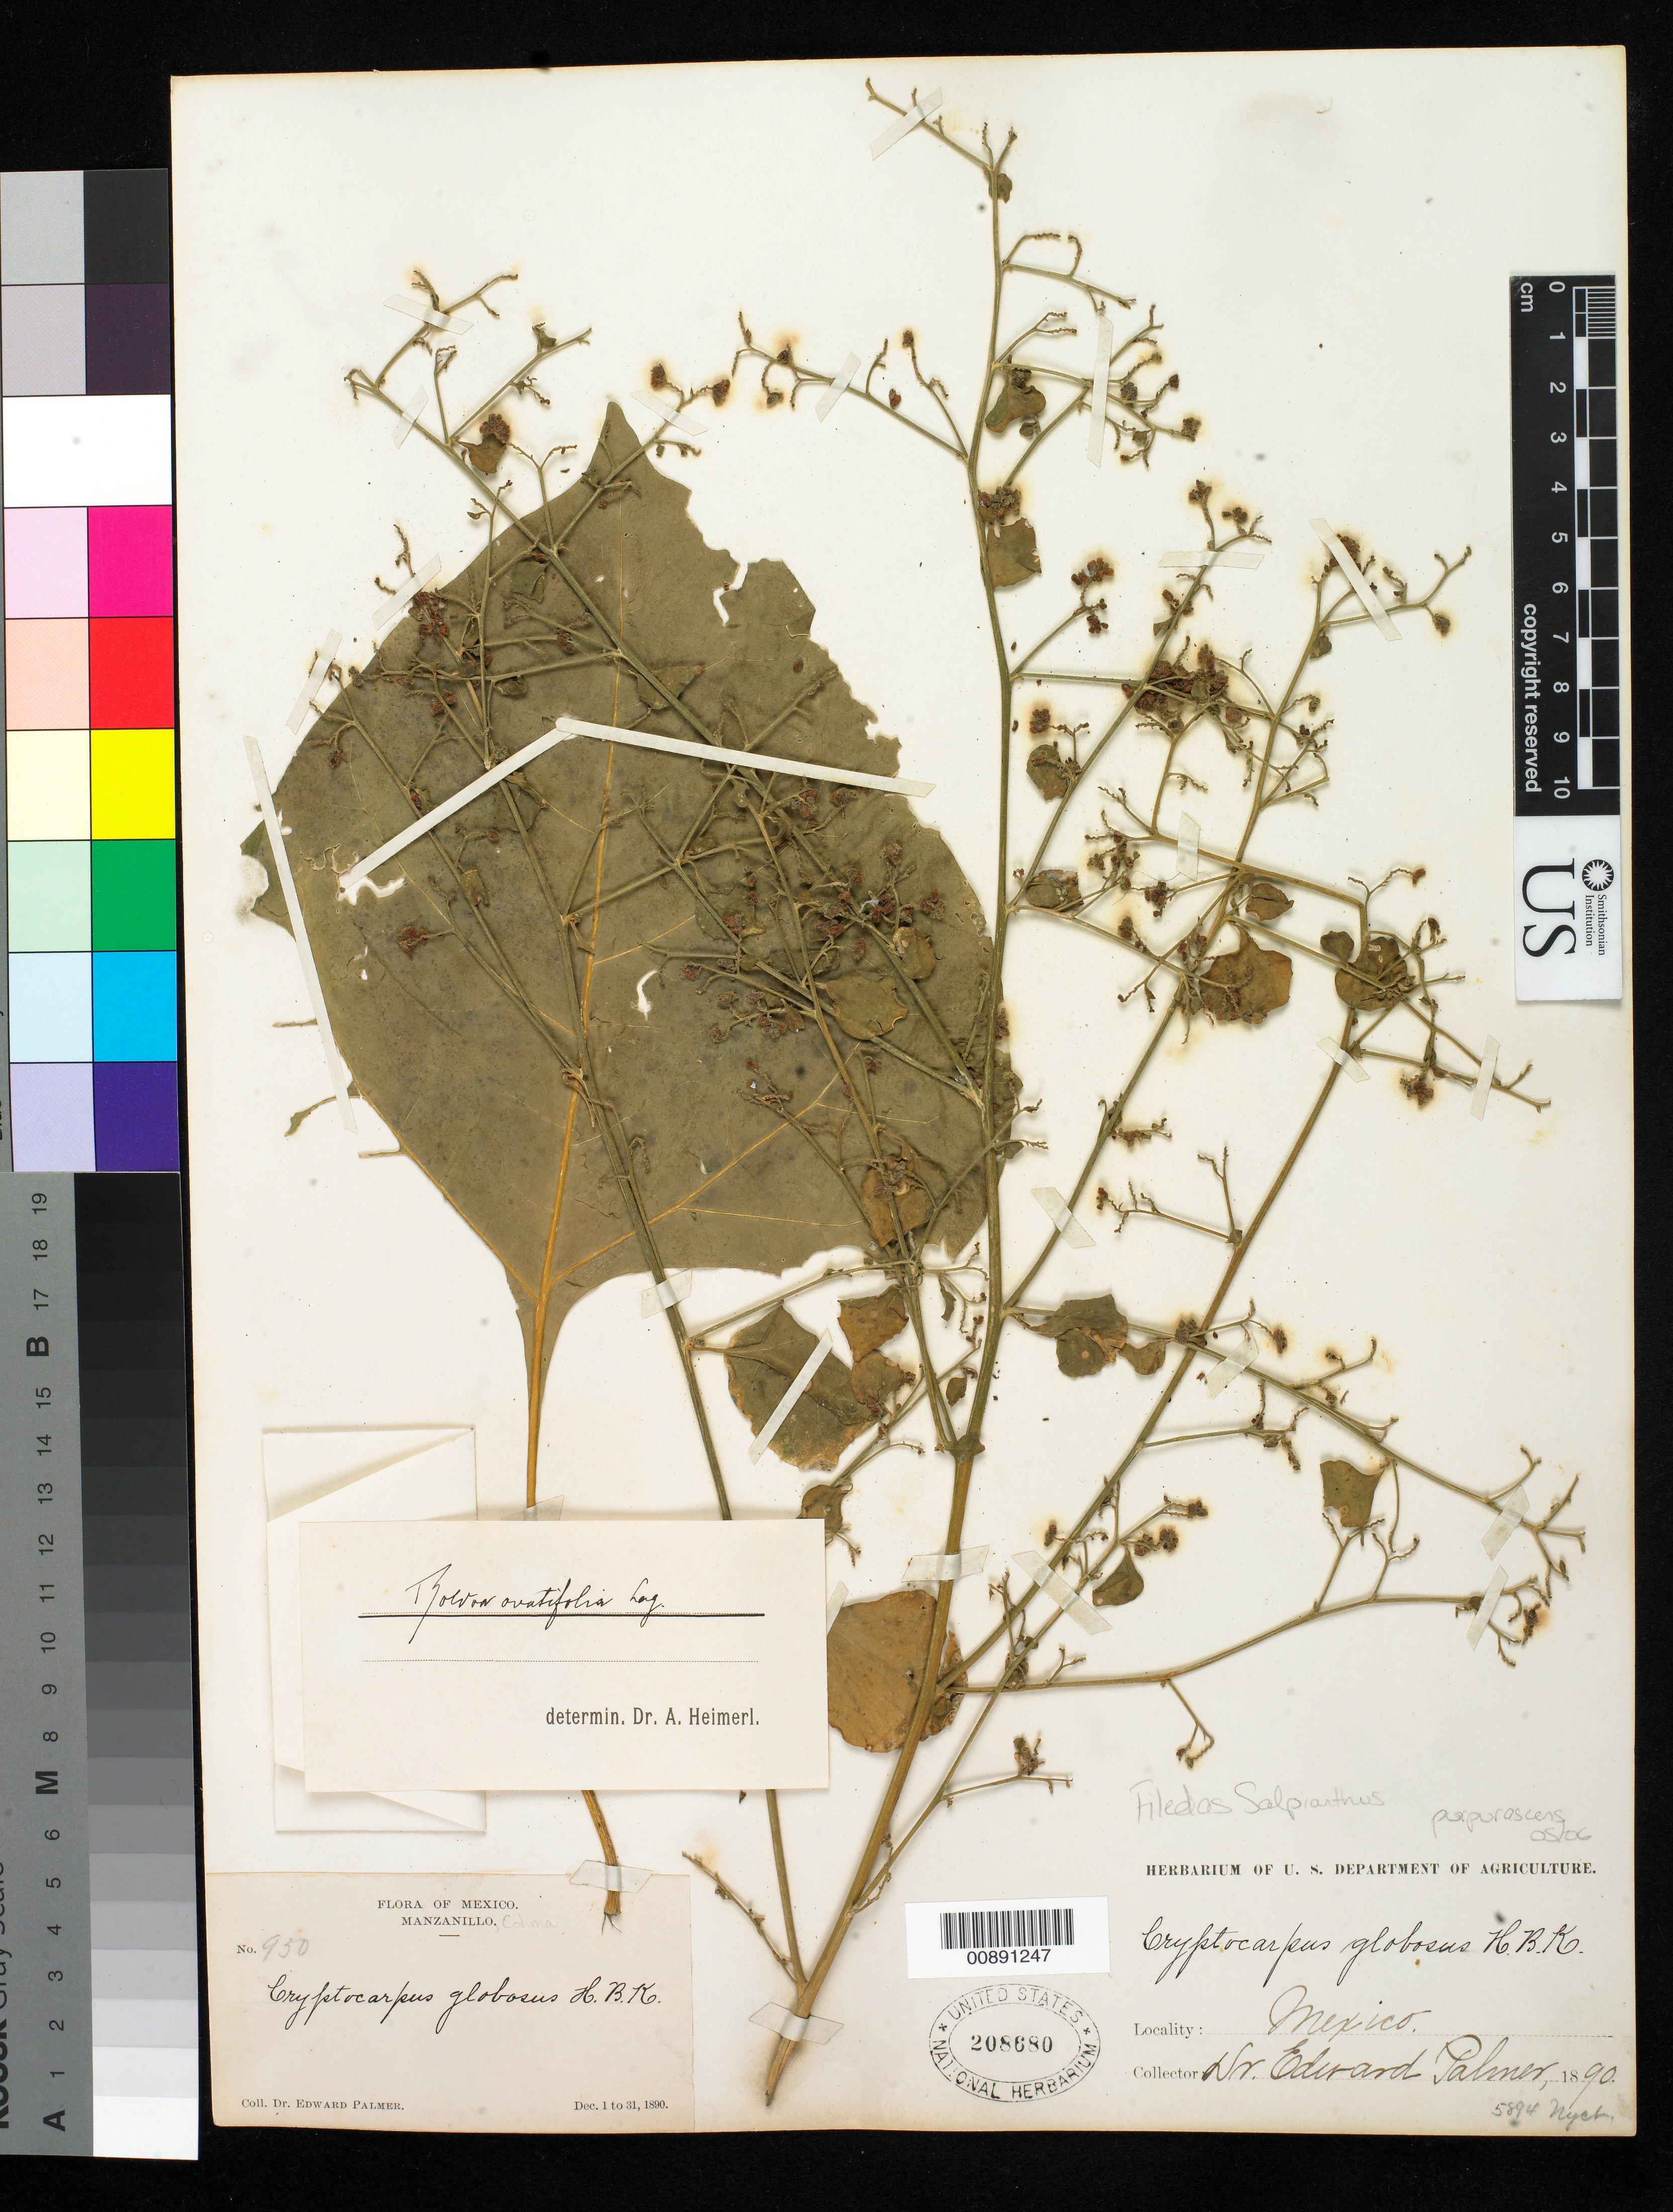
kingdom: Plantae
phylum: Tracheophyta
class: Magnoliopsida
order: Caryophyllales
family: Nyctaginaceae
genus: Salpianthus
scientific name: Salpianthus purpurascens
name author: (Cav. ex Lag.) Hook. & Arn.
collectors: E. Palmer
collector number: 950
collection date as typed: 01 Dec 1890 to 31 Dec 1890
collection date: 1890-12-01/1890-12-31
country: Mexico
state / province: Colima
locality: Manzanillo, Colima.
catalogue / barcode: US 208680